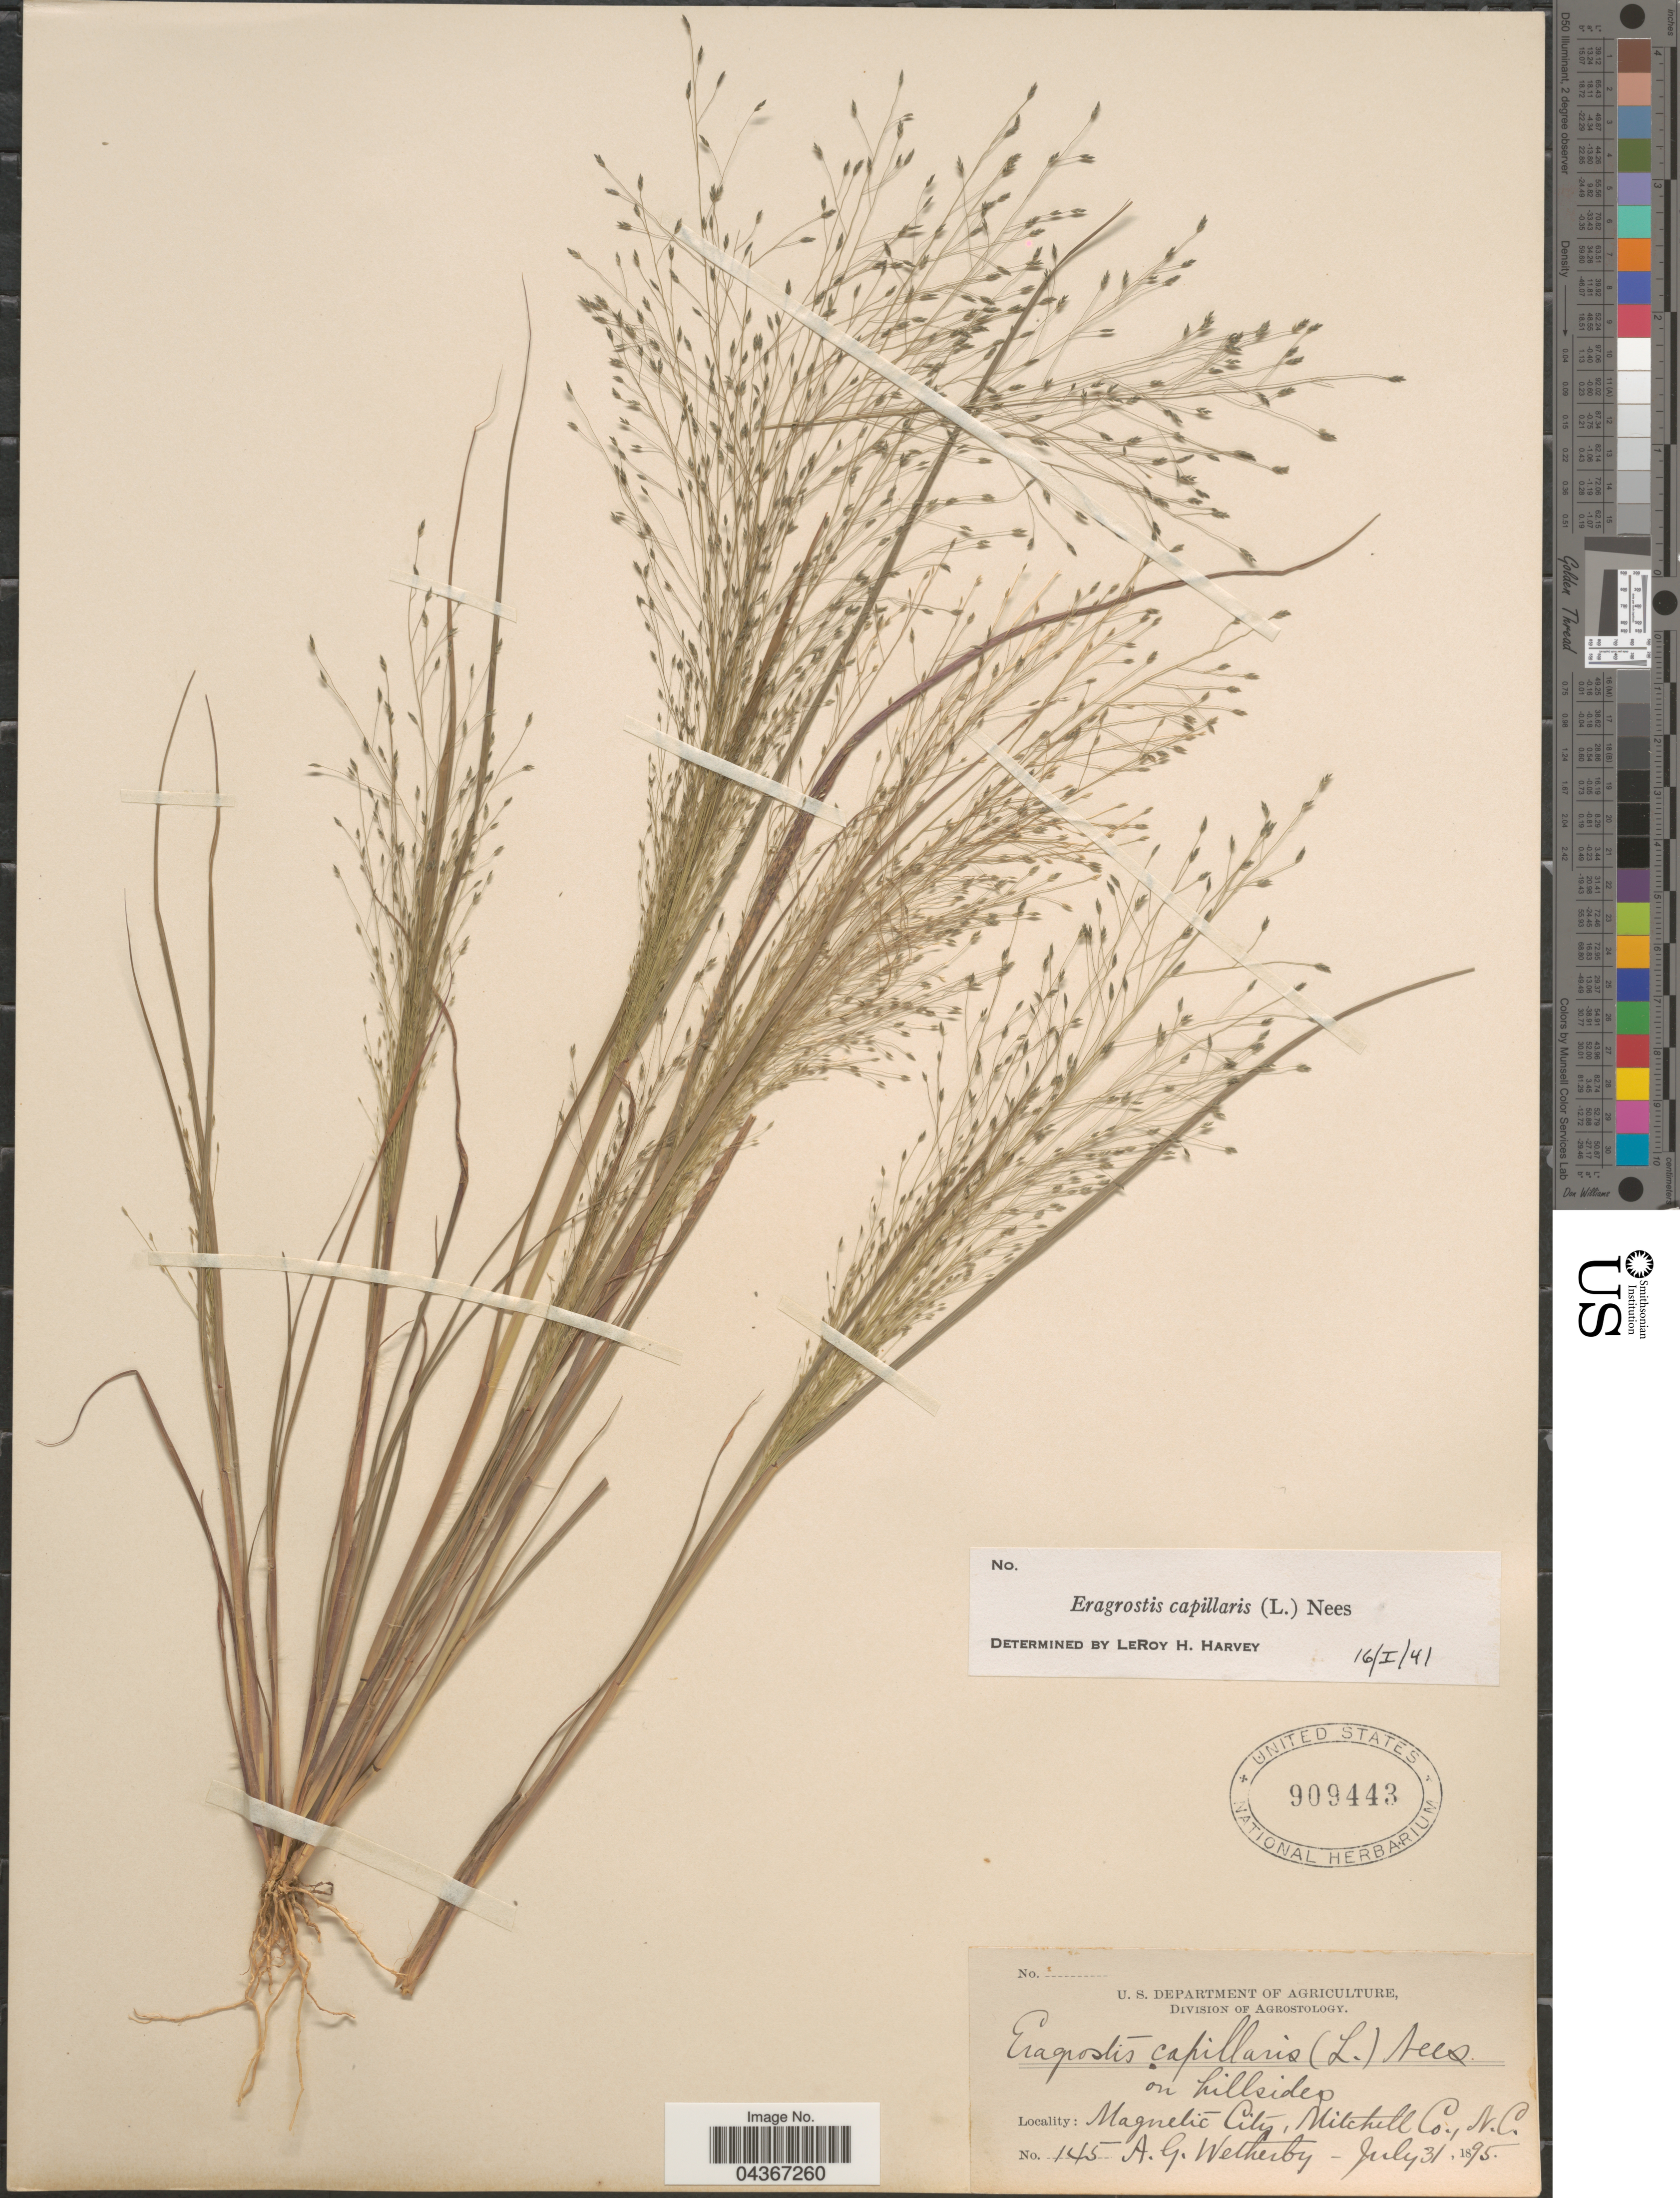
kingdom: Plantae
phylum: Tracheophyta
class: Liliopsida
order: Poales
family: Poaceae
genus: Eragrostis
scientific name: Eragrostis capillaris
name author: (L.) Nees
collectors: A. Wetherby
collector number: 145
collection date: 1895-07-31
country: United States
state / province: North Carolina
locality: On hillsides. Magnetic City, Mitchell Co.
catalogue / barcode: US 909443